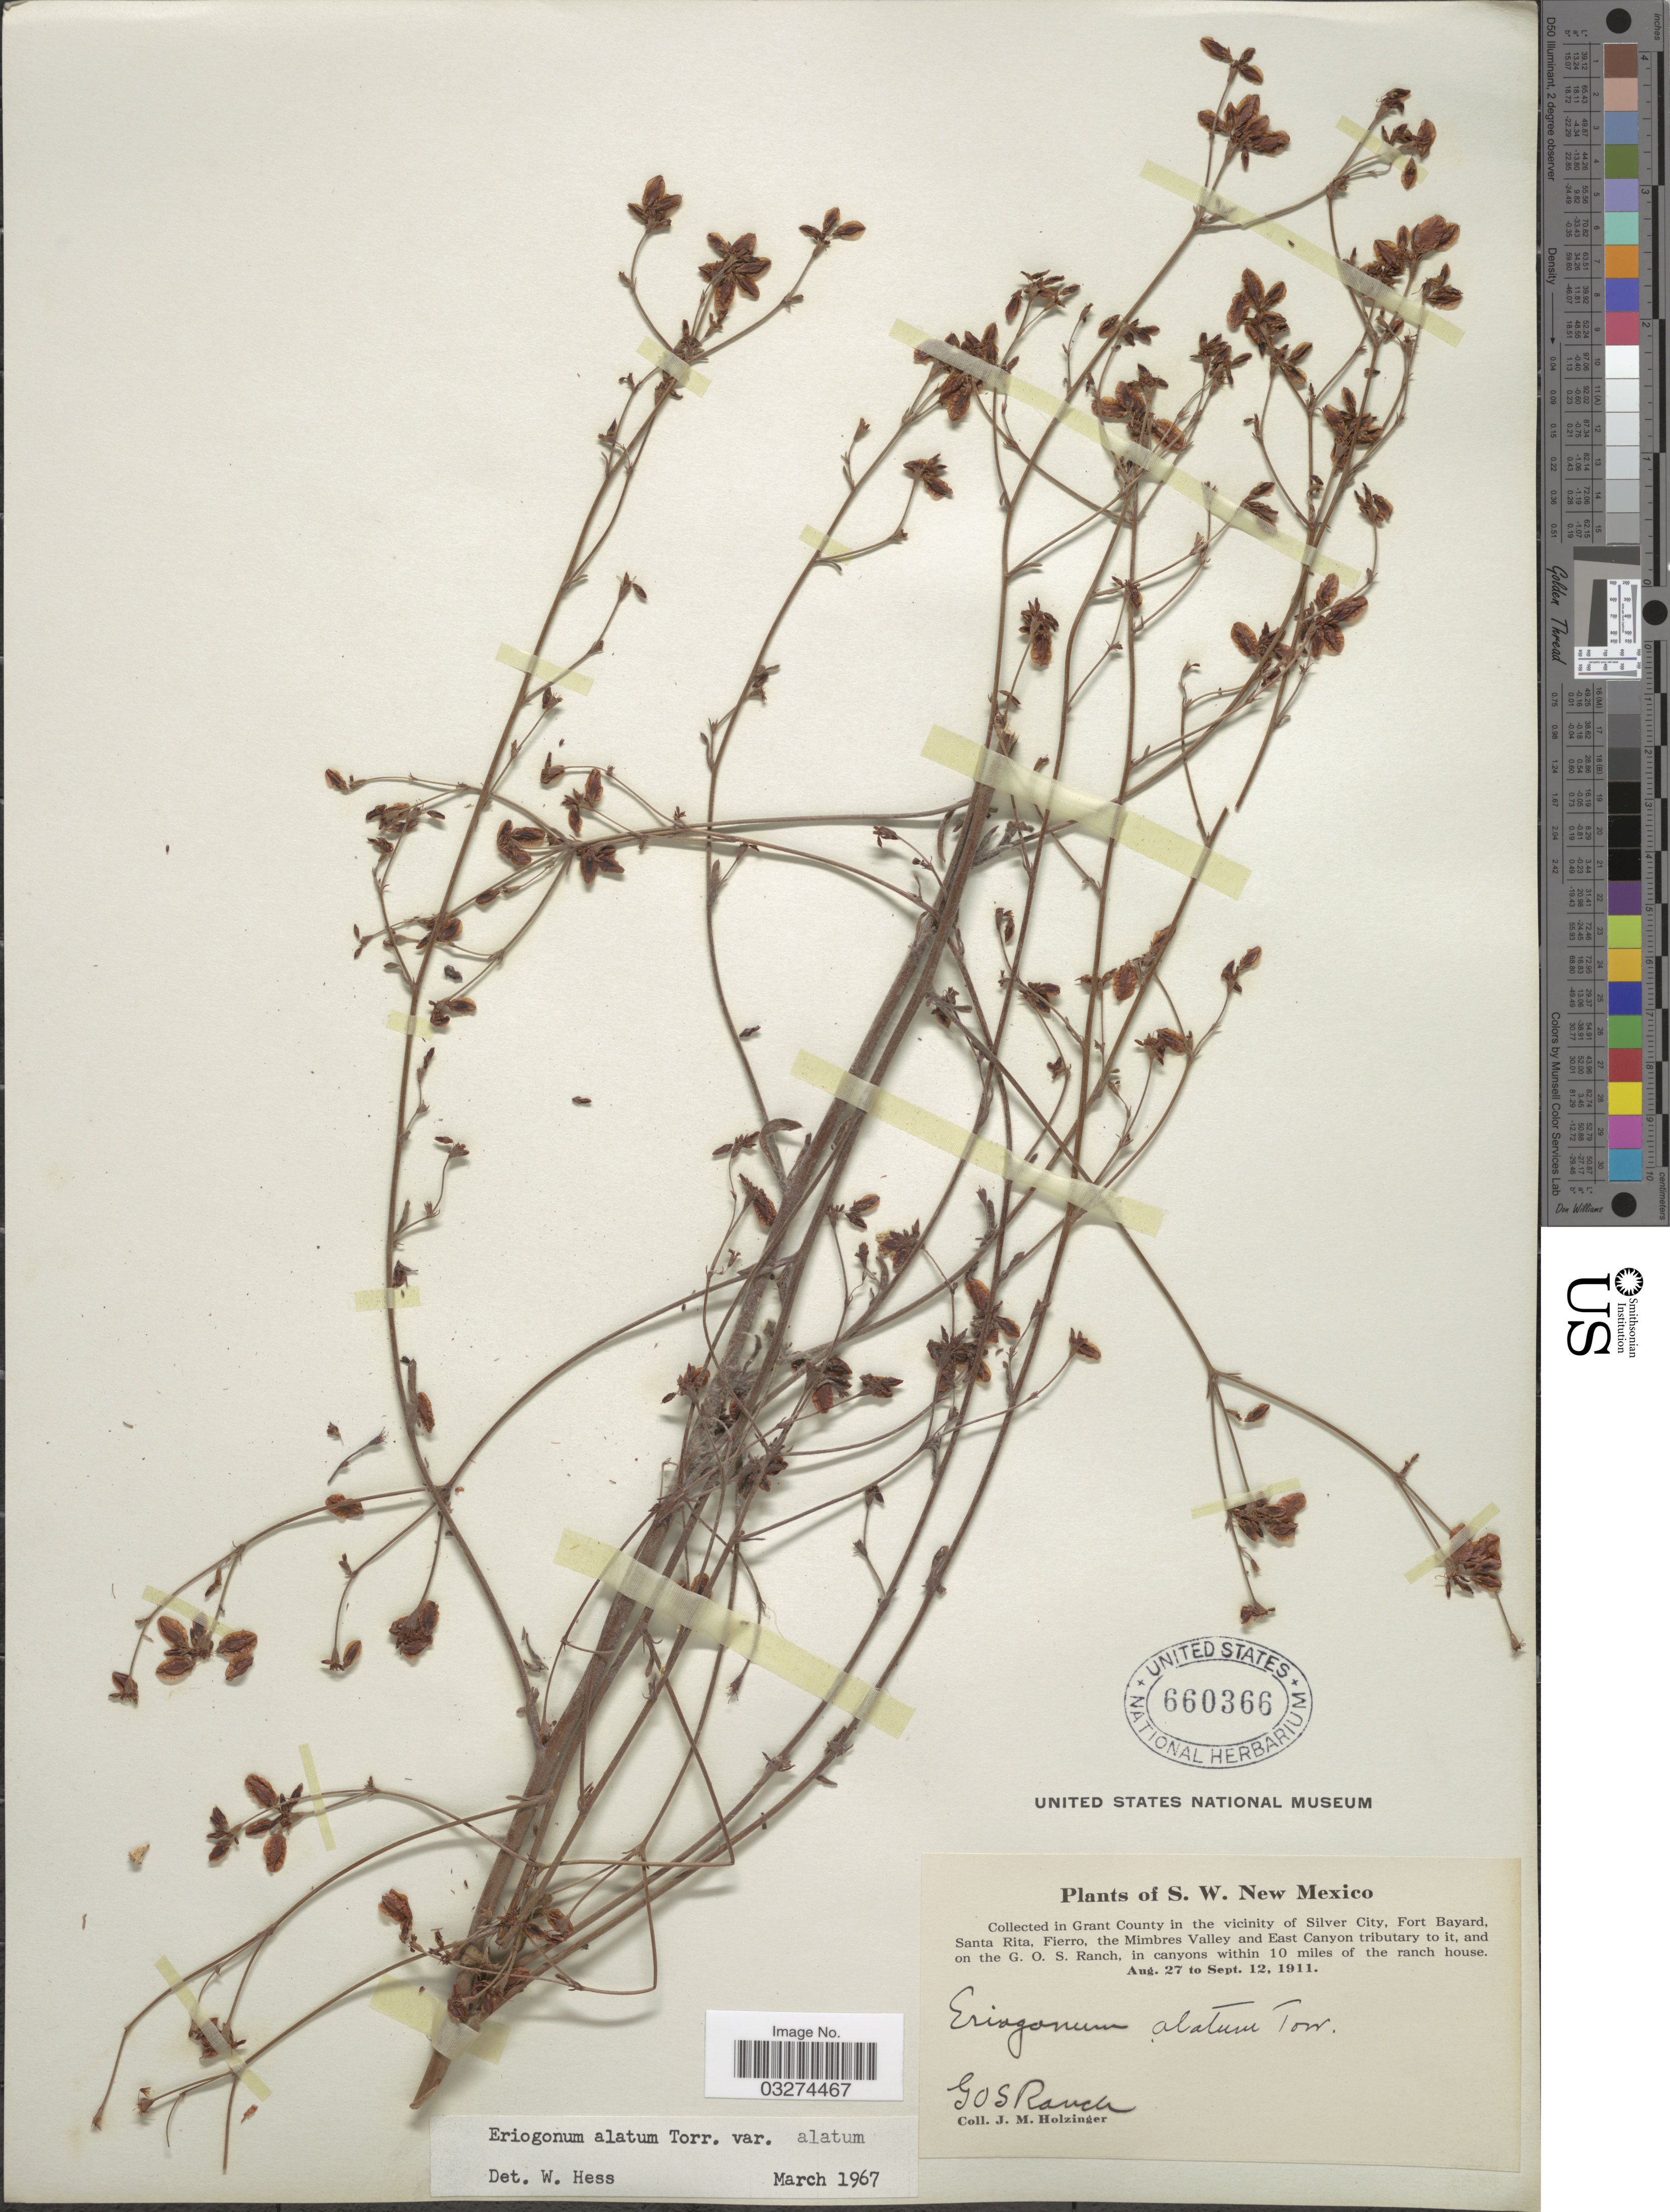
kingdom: Plantae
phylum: Tracheophyta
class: Magnoliopsida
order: Caryophyllales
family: Polygonaceae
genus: Eriogonum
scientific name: Eriogonum alatum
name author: Torr.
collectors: J. M. Holzinger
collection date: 1911-08-27/1911-09-12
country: United States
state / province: New Mexico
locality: S.W. New Mexico, Grant County in the vicinity of Silver City, Fort Bayard, Santa Rita, Fierro, the Mimbres Valley and East Canyon tributary to it, and on the G.O.S. Ranch, in canyons within 10 miles of the ranch house, GOS Ranch.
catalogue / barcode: US 660366